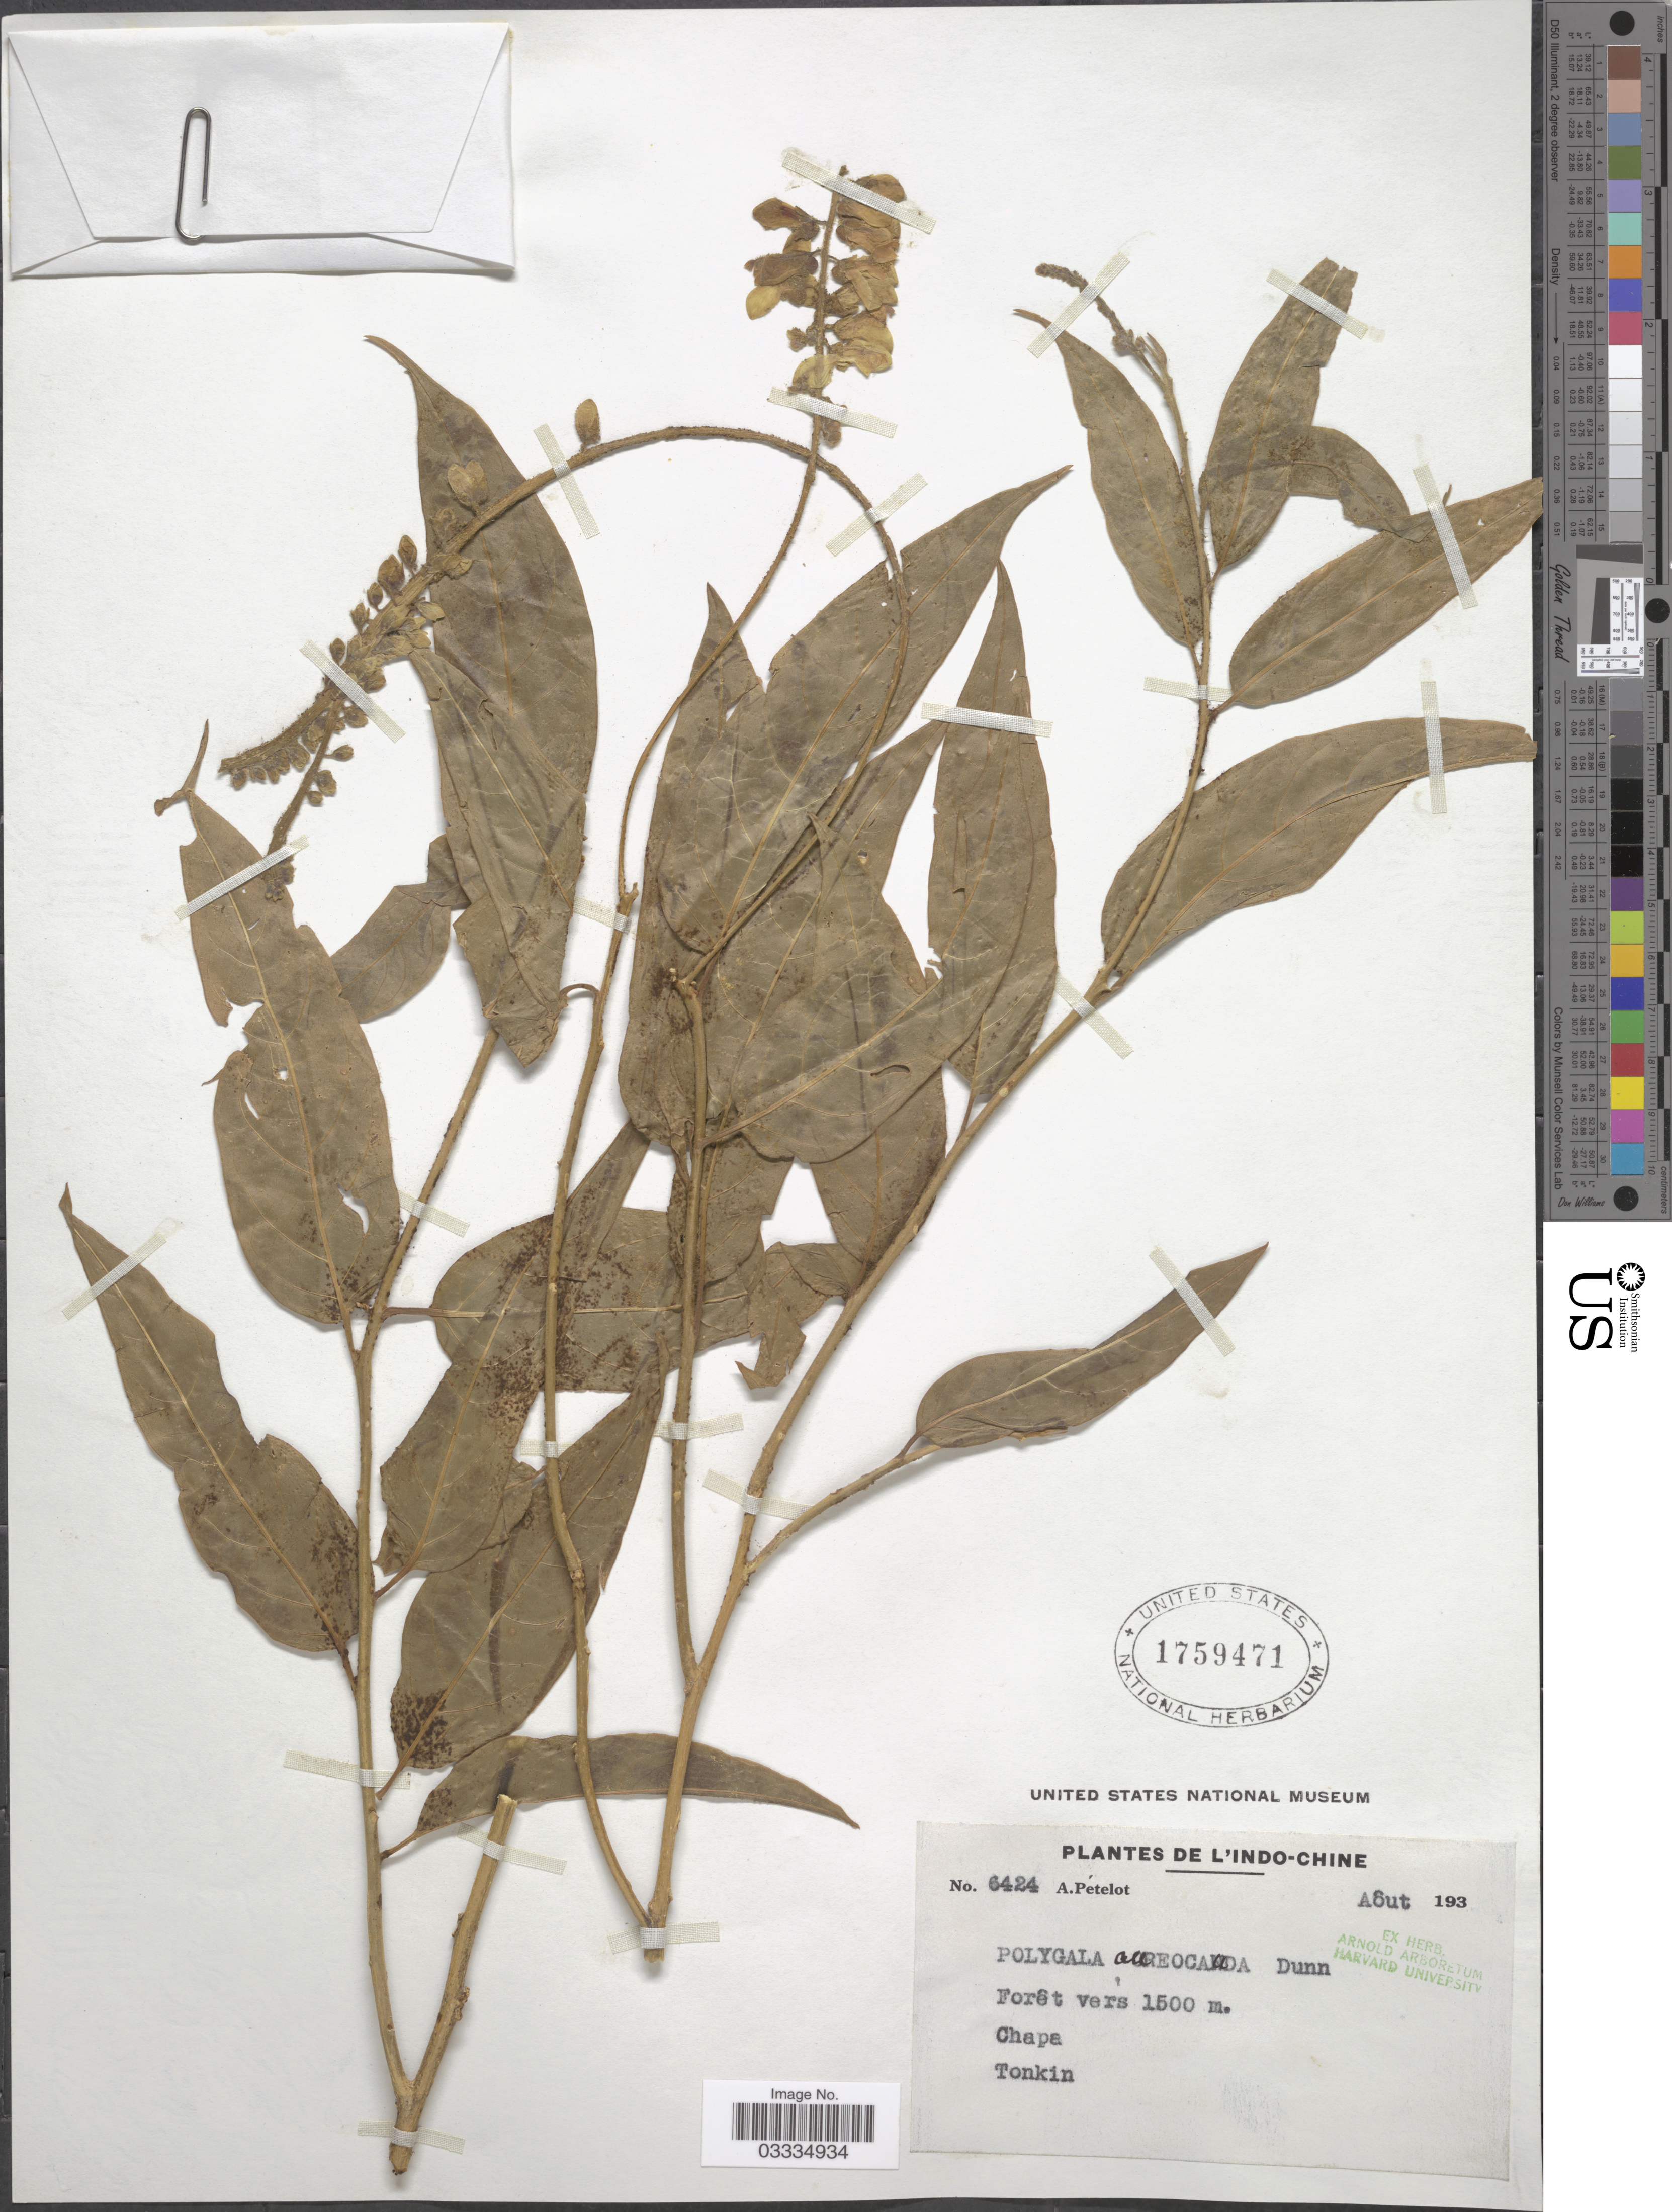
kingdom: Plantae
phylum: Tracheophyta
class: Magnoliopsida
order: Fabales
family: Polygalaceae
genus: Polygala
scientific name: Polygala aureocauda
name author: Dunn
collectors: A. Petelot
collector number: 6424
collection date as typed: Aôut 193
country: Vietnam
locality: Indo-Chine. Chapa, Tonkin.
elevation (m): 1500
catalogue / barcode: US 1759471